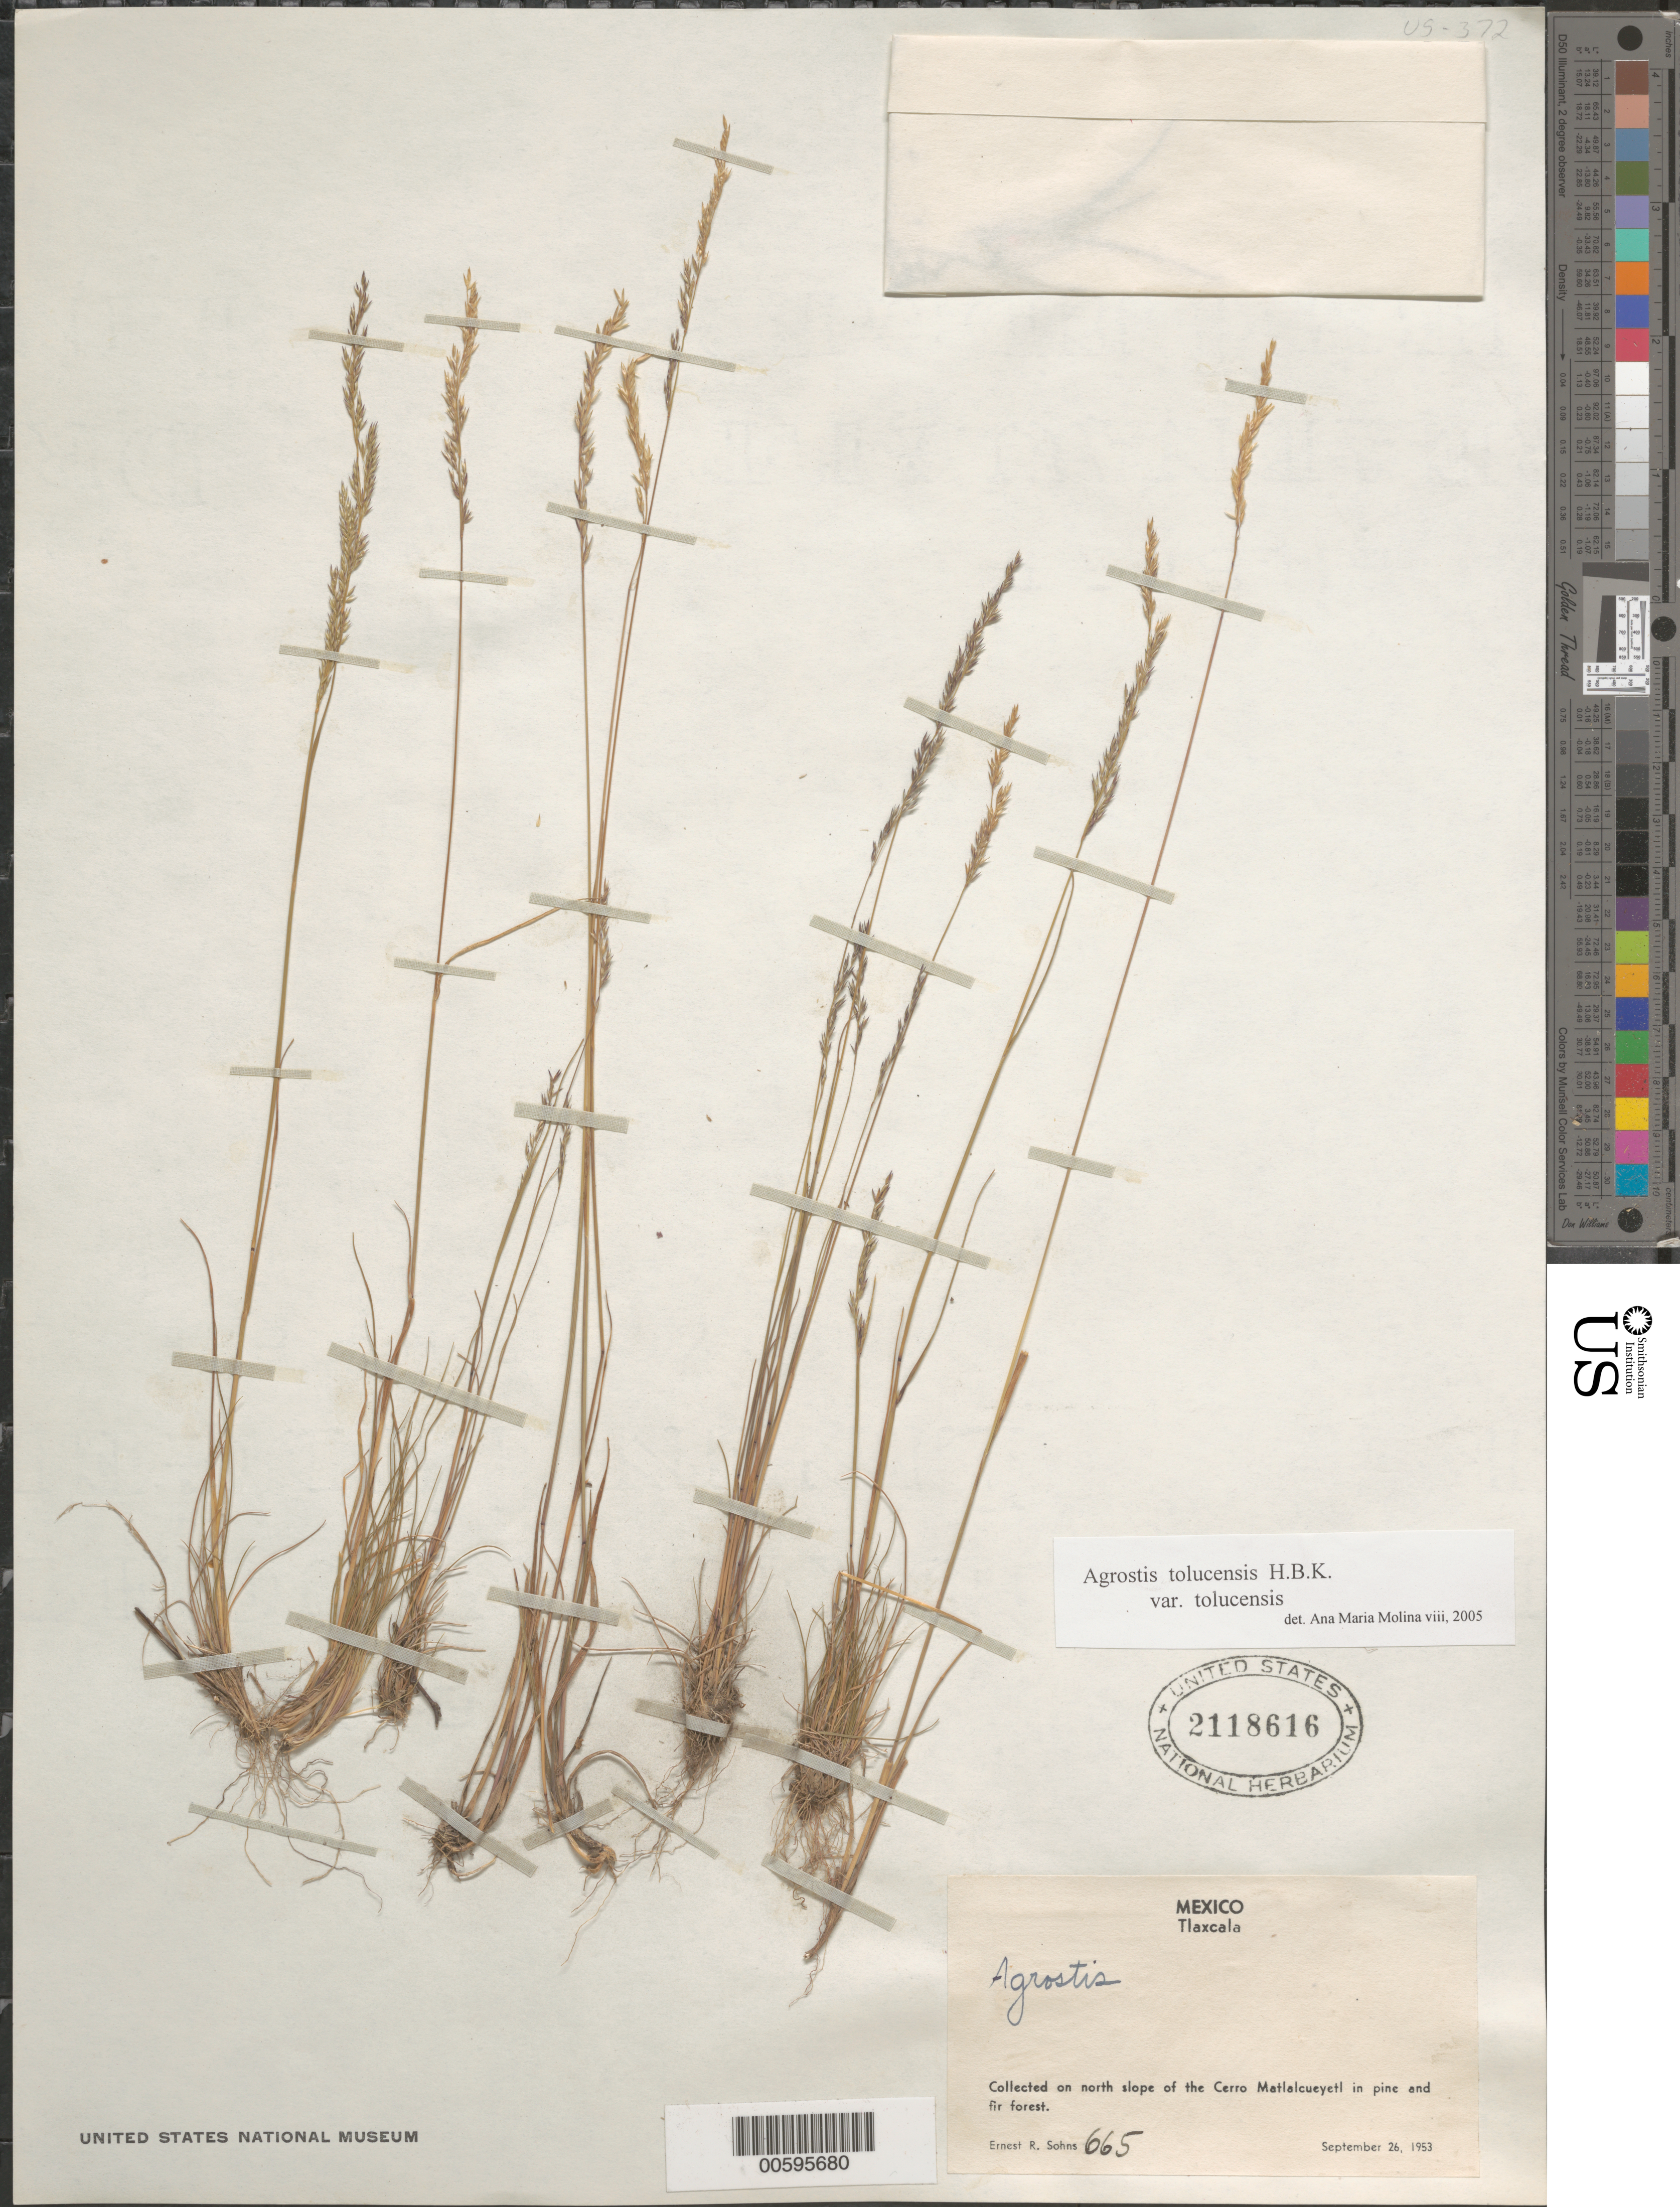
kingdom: Plantae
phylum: Tracheophyta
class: Liliopsida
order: Poales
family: Poaceae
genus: Agrostis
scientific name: Agrostis tolucensis Kunth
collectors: E. R. Sohns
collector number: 665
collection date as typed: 26 Sep 1953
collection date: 1953-09-26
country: Mexico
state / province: Tlaxcala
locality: N slope of the Cerro Matlalcueyetl.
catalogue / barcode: US 2118616